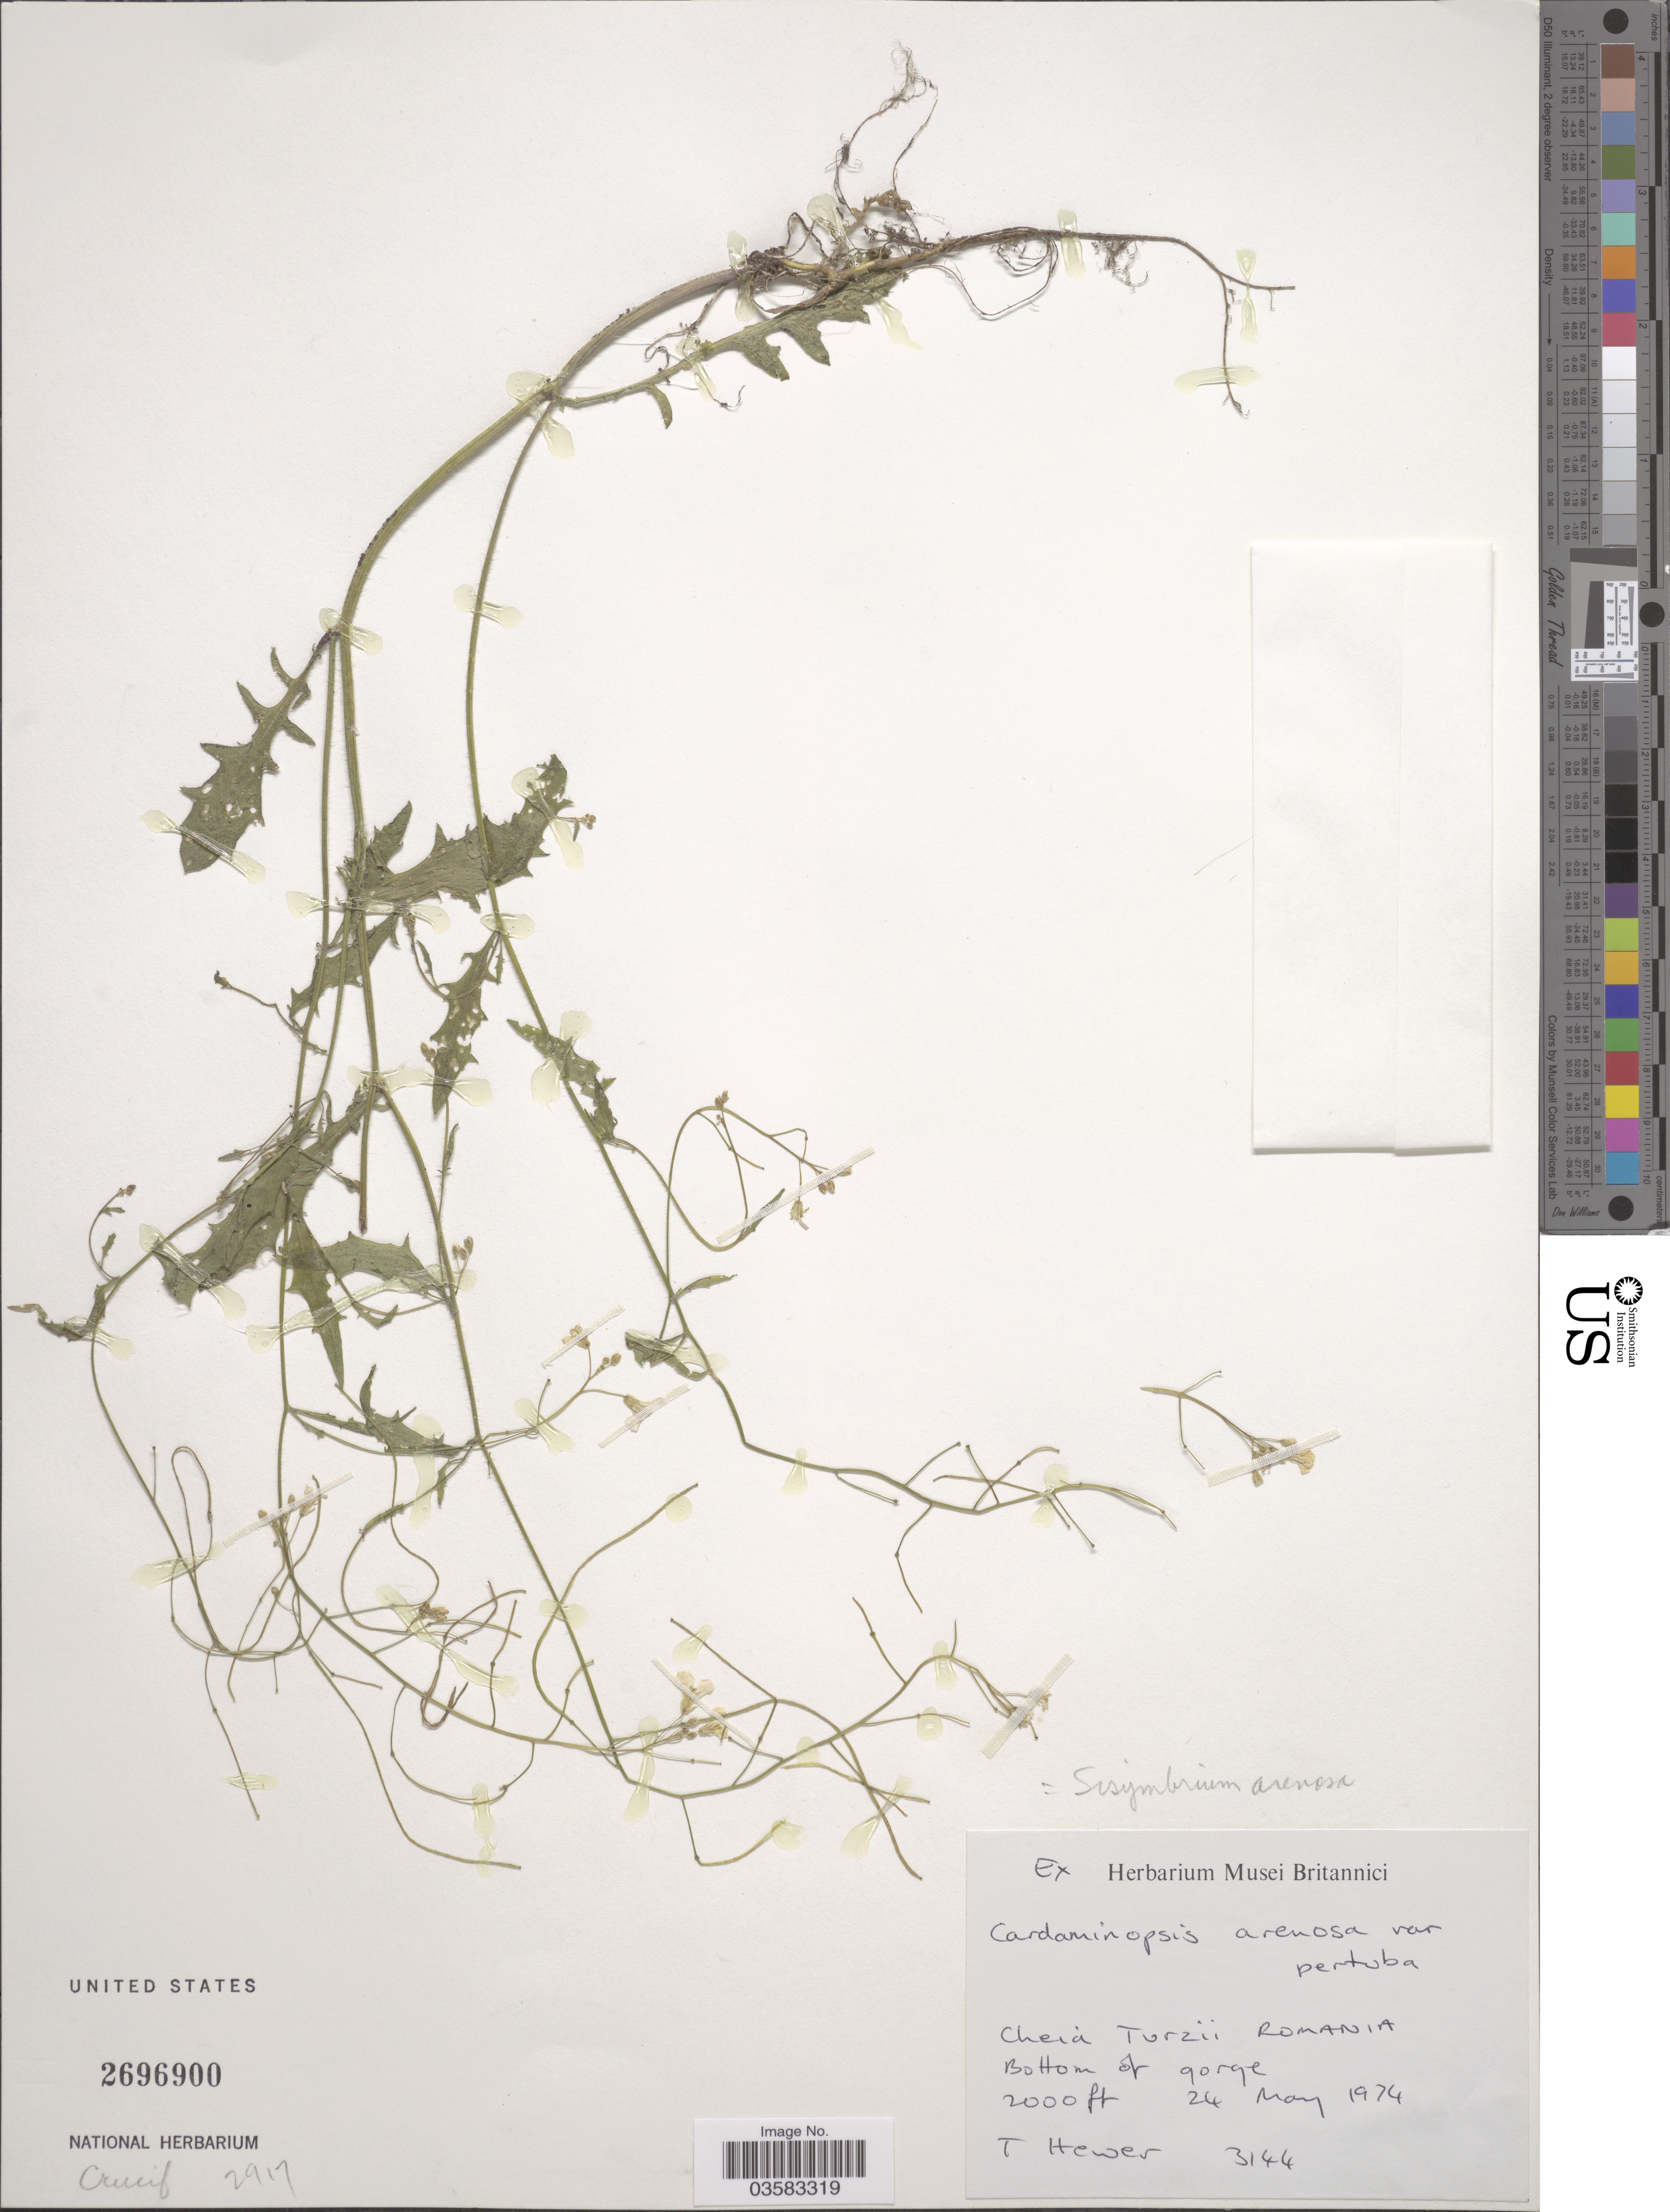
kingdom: Plantae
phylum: Tracheophyta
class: Magnoliopsida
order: Brassicales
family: Brassicaceae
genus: Sisymbrium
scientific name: Sisymbrium arenosum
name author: L.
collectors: T. Hewer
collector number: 3144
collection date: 1974-05-24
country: Romania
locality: Cheile Turzii. Bottom of gorge.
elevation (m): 610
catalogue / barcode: US 2696900